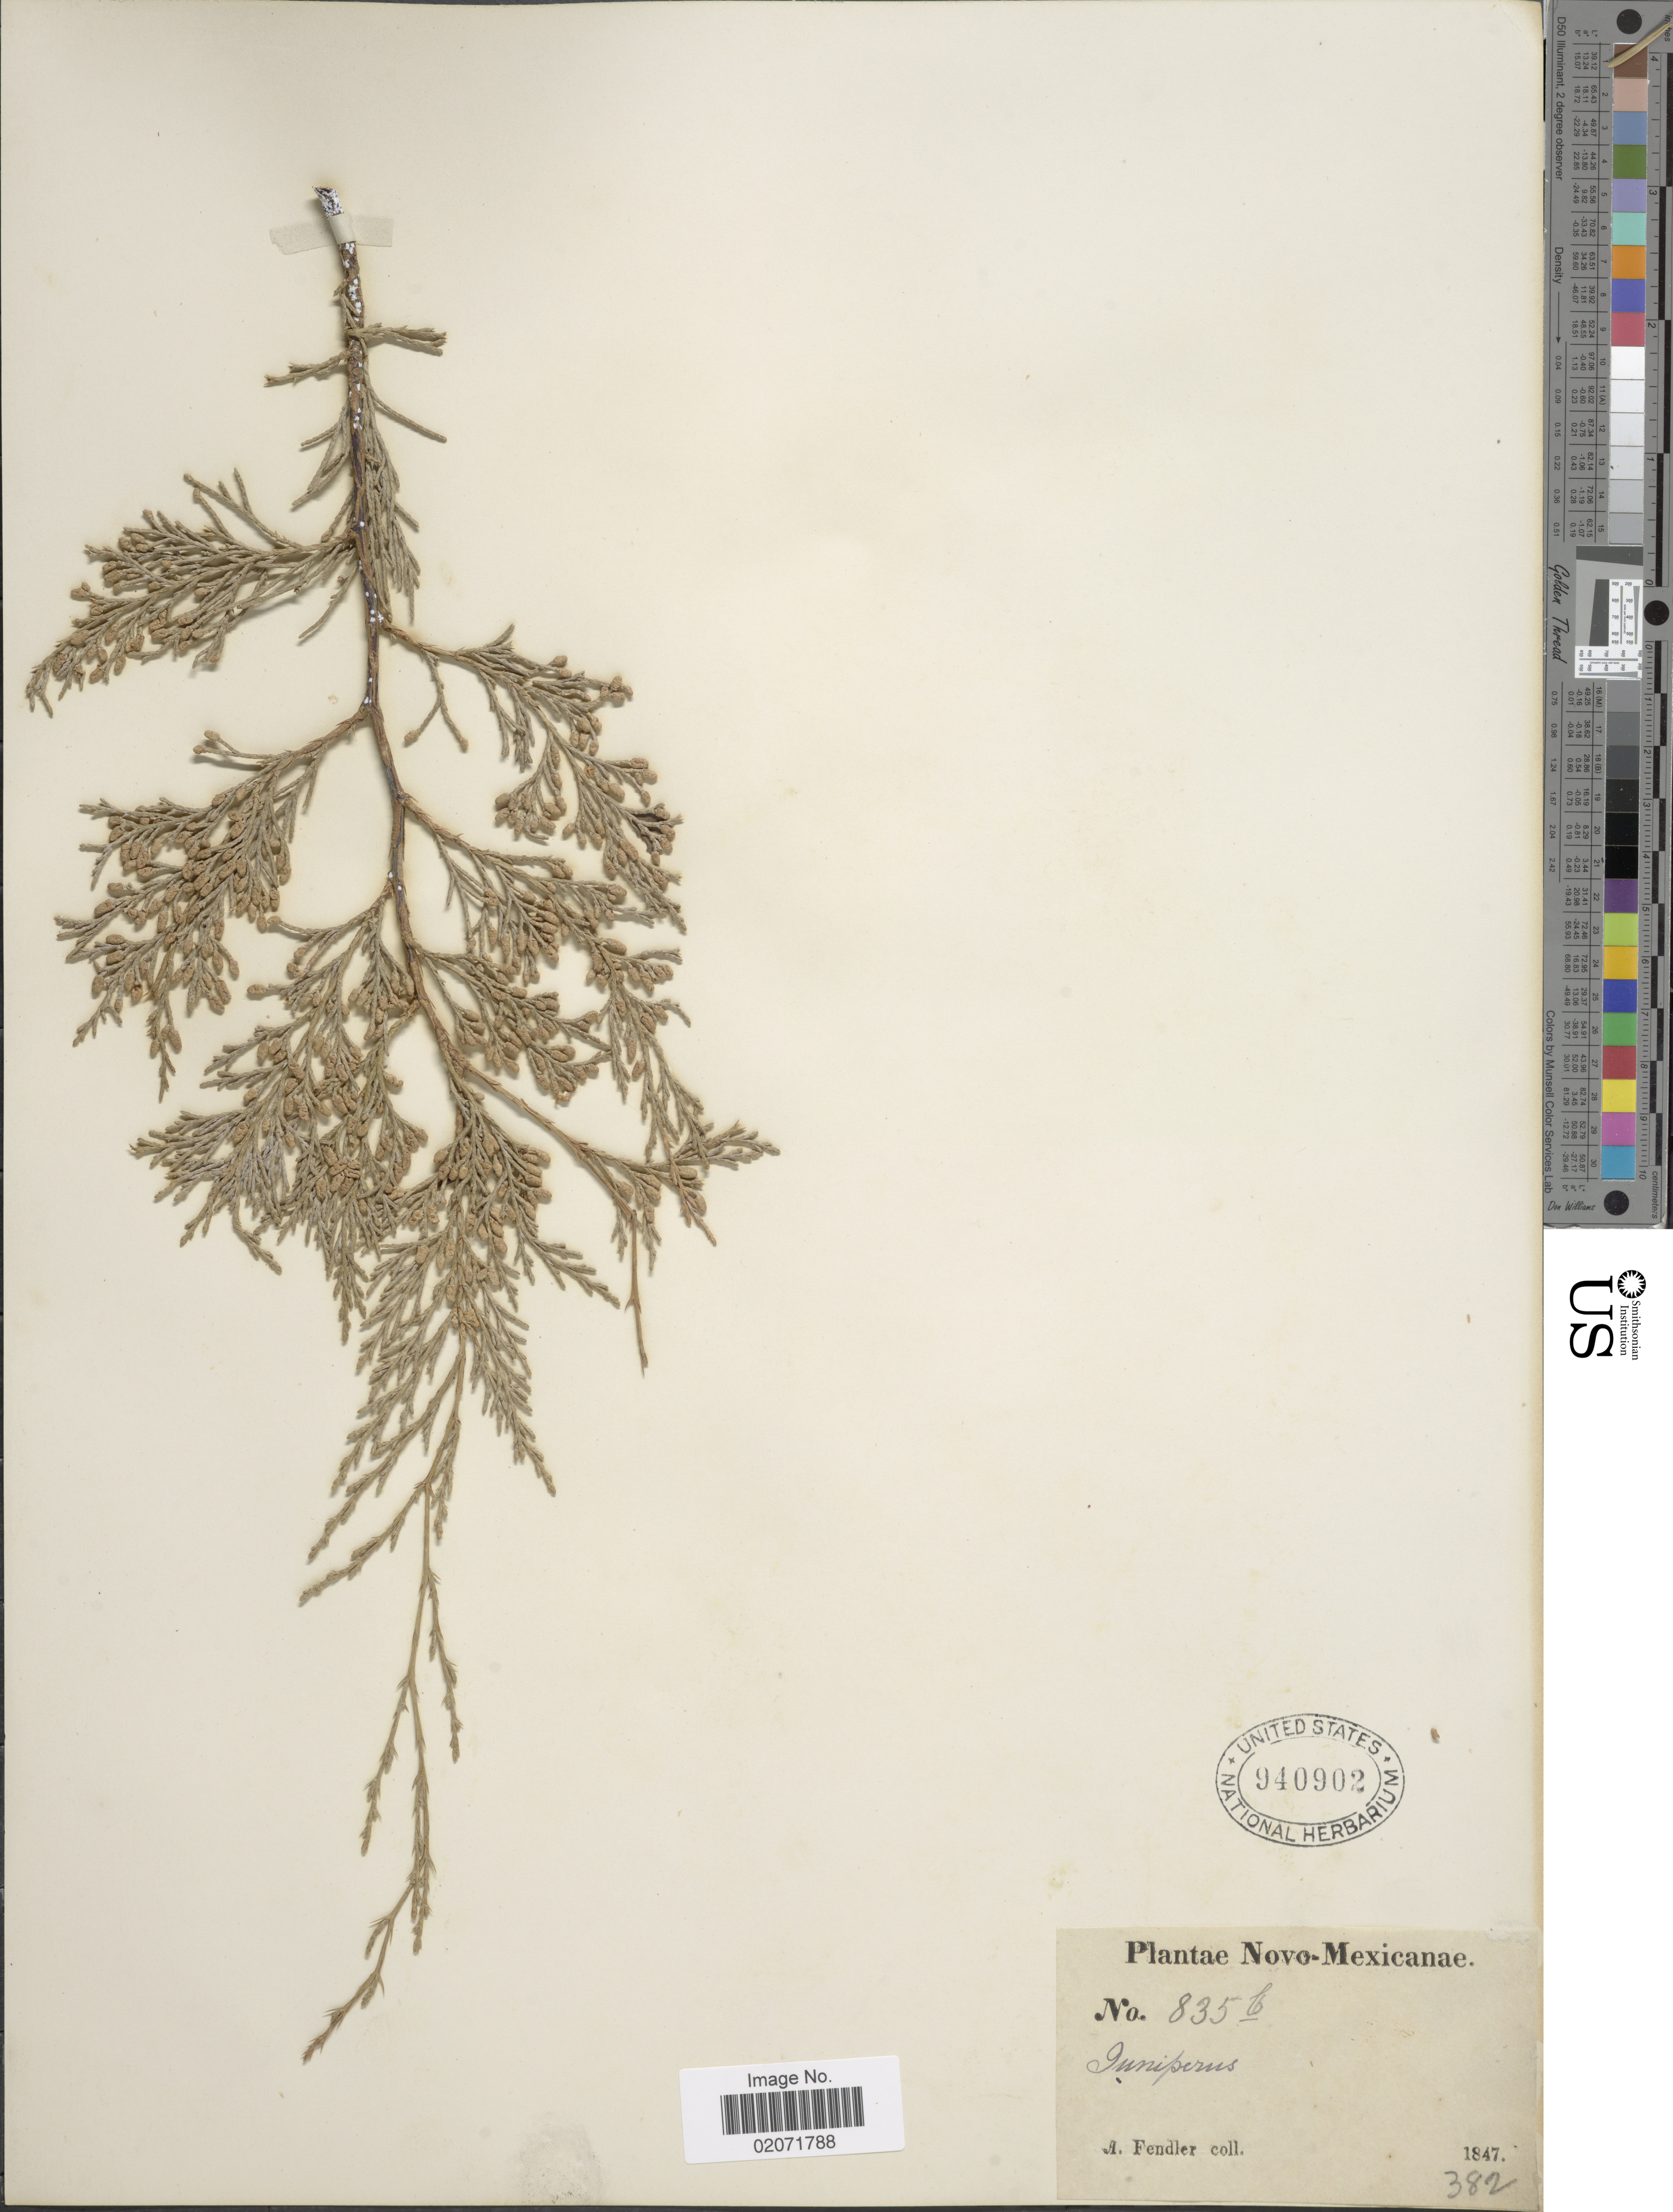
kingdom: Plantae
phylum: Tracheophyta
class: Pinopsida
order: Pinales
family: Cupressaceae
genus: Juniperus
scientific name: Juniperus scopulorum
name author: Sarg.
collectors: A. Fendler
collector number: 835b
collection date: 1847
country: United States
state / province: New Mexico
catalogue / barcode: US 940902